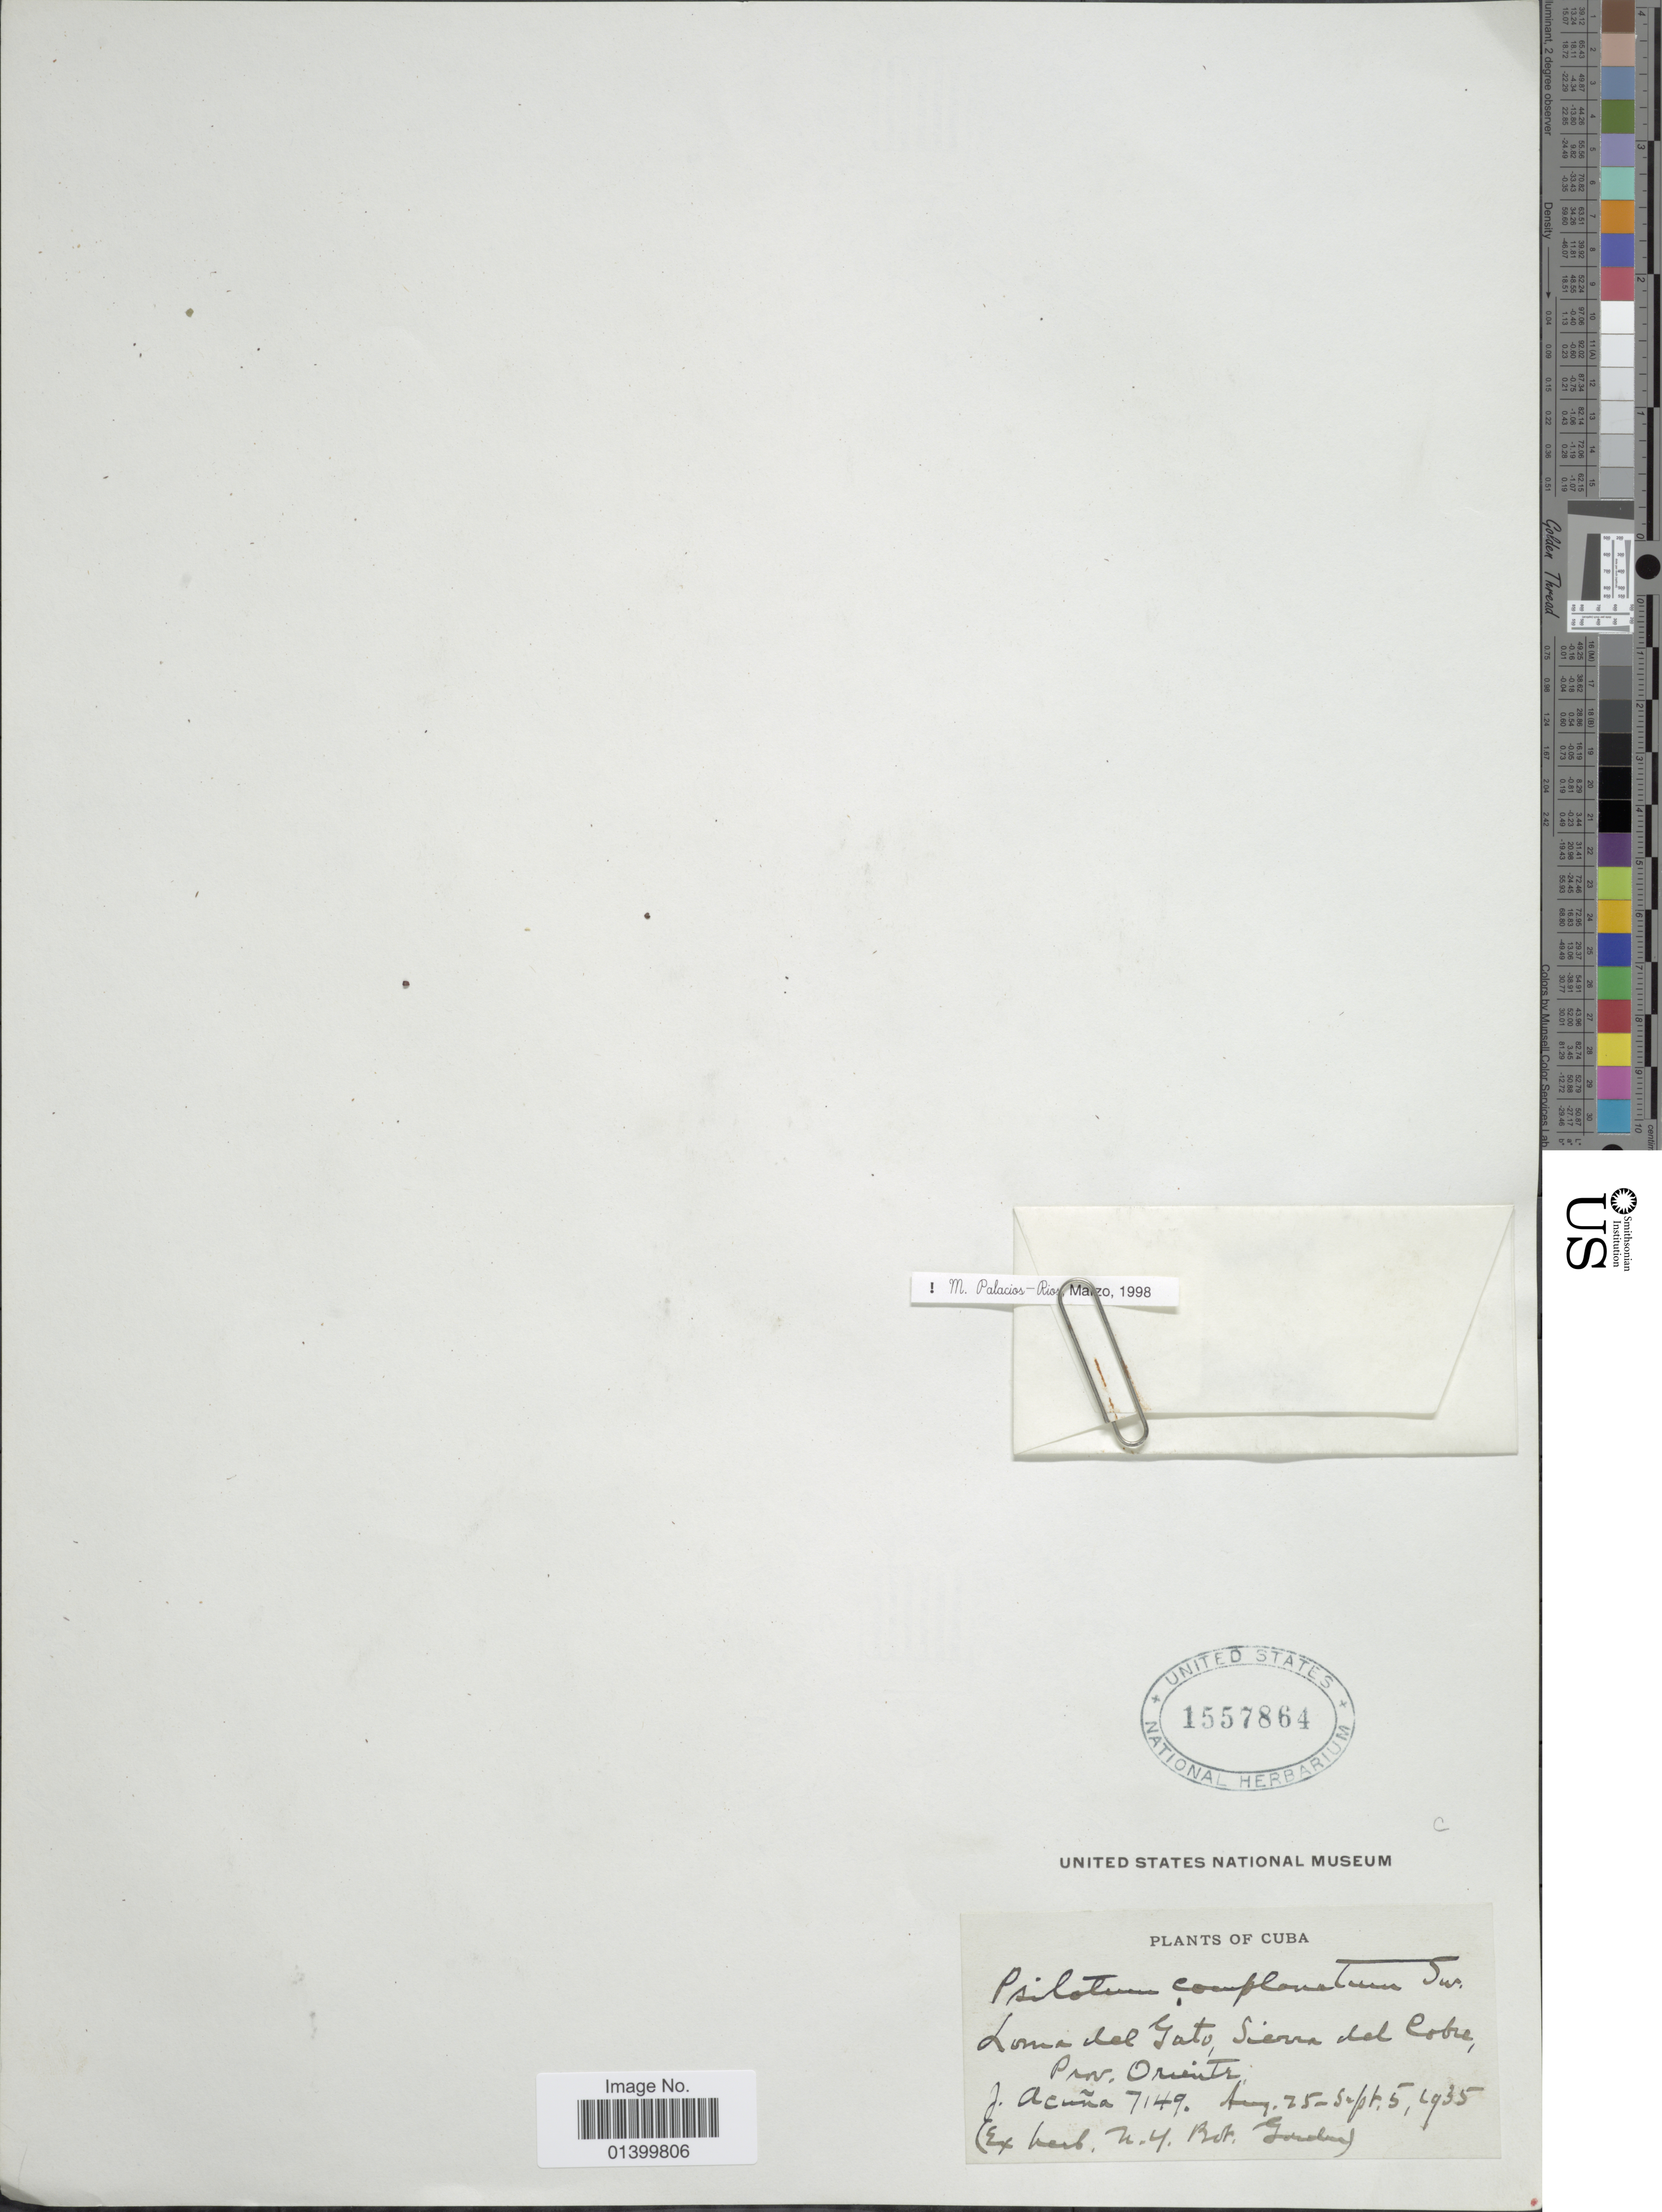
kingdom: Plantae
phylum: Tracheophyta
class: Polypodiopsida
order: Psilotales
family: Psilotaceae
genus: Psilotum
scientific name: Psilotum nudum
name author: (L.) P. Beauv.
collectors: J. Acuña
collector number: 7149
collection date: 1935-08-25/1935-09-05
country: Cuba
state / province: Oriente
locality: Loma del Gato, Sierra del Cobre, Prov. Oriente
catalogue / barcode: US 1557864